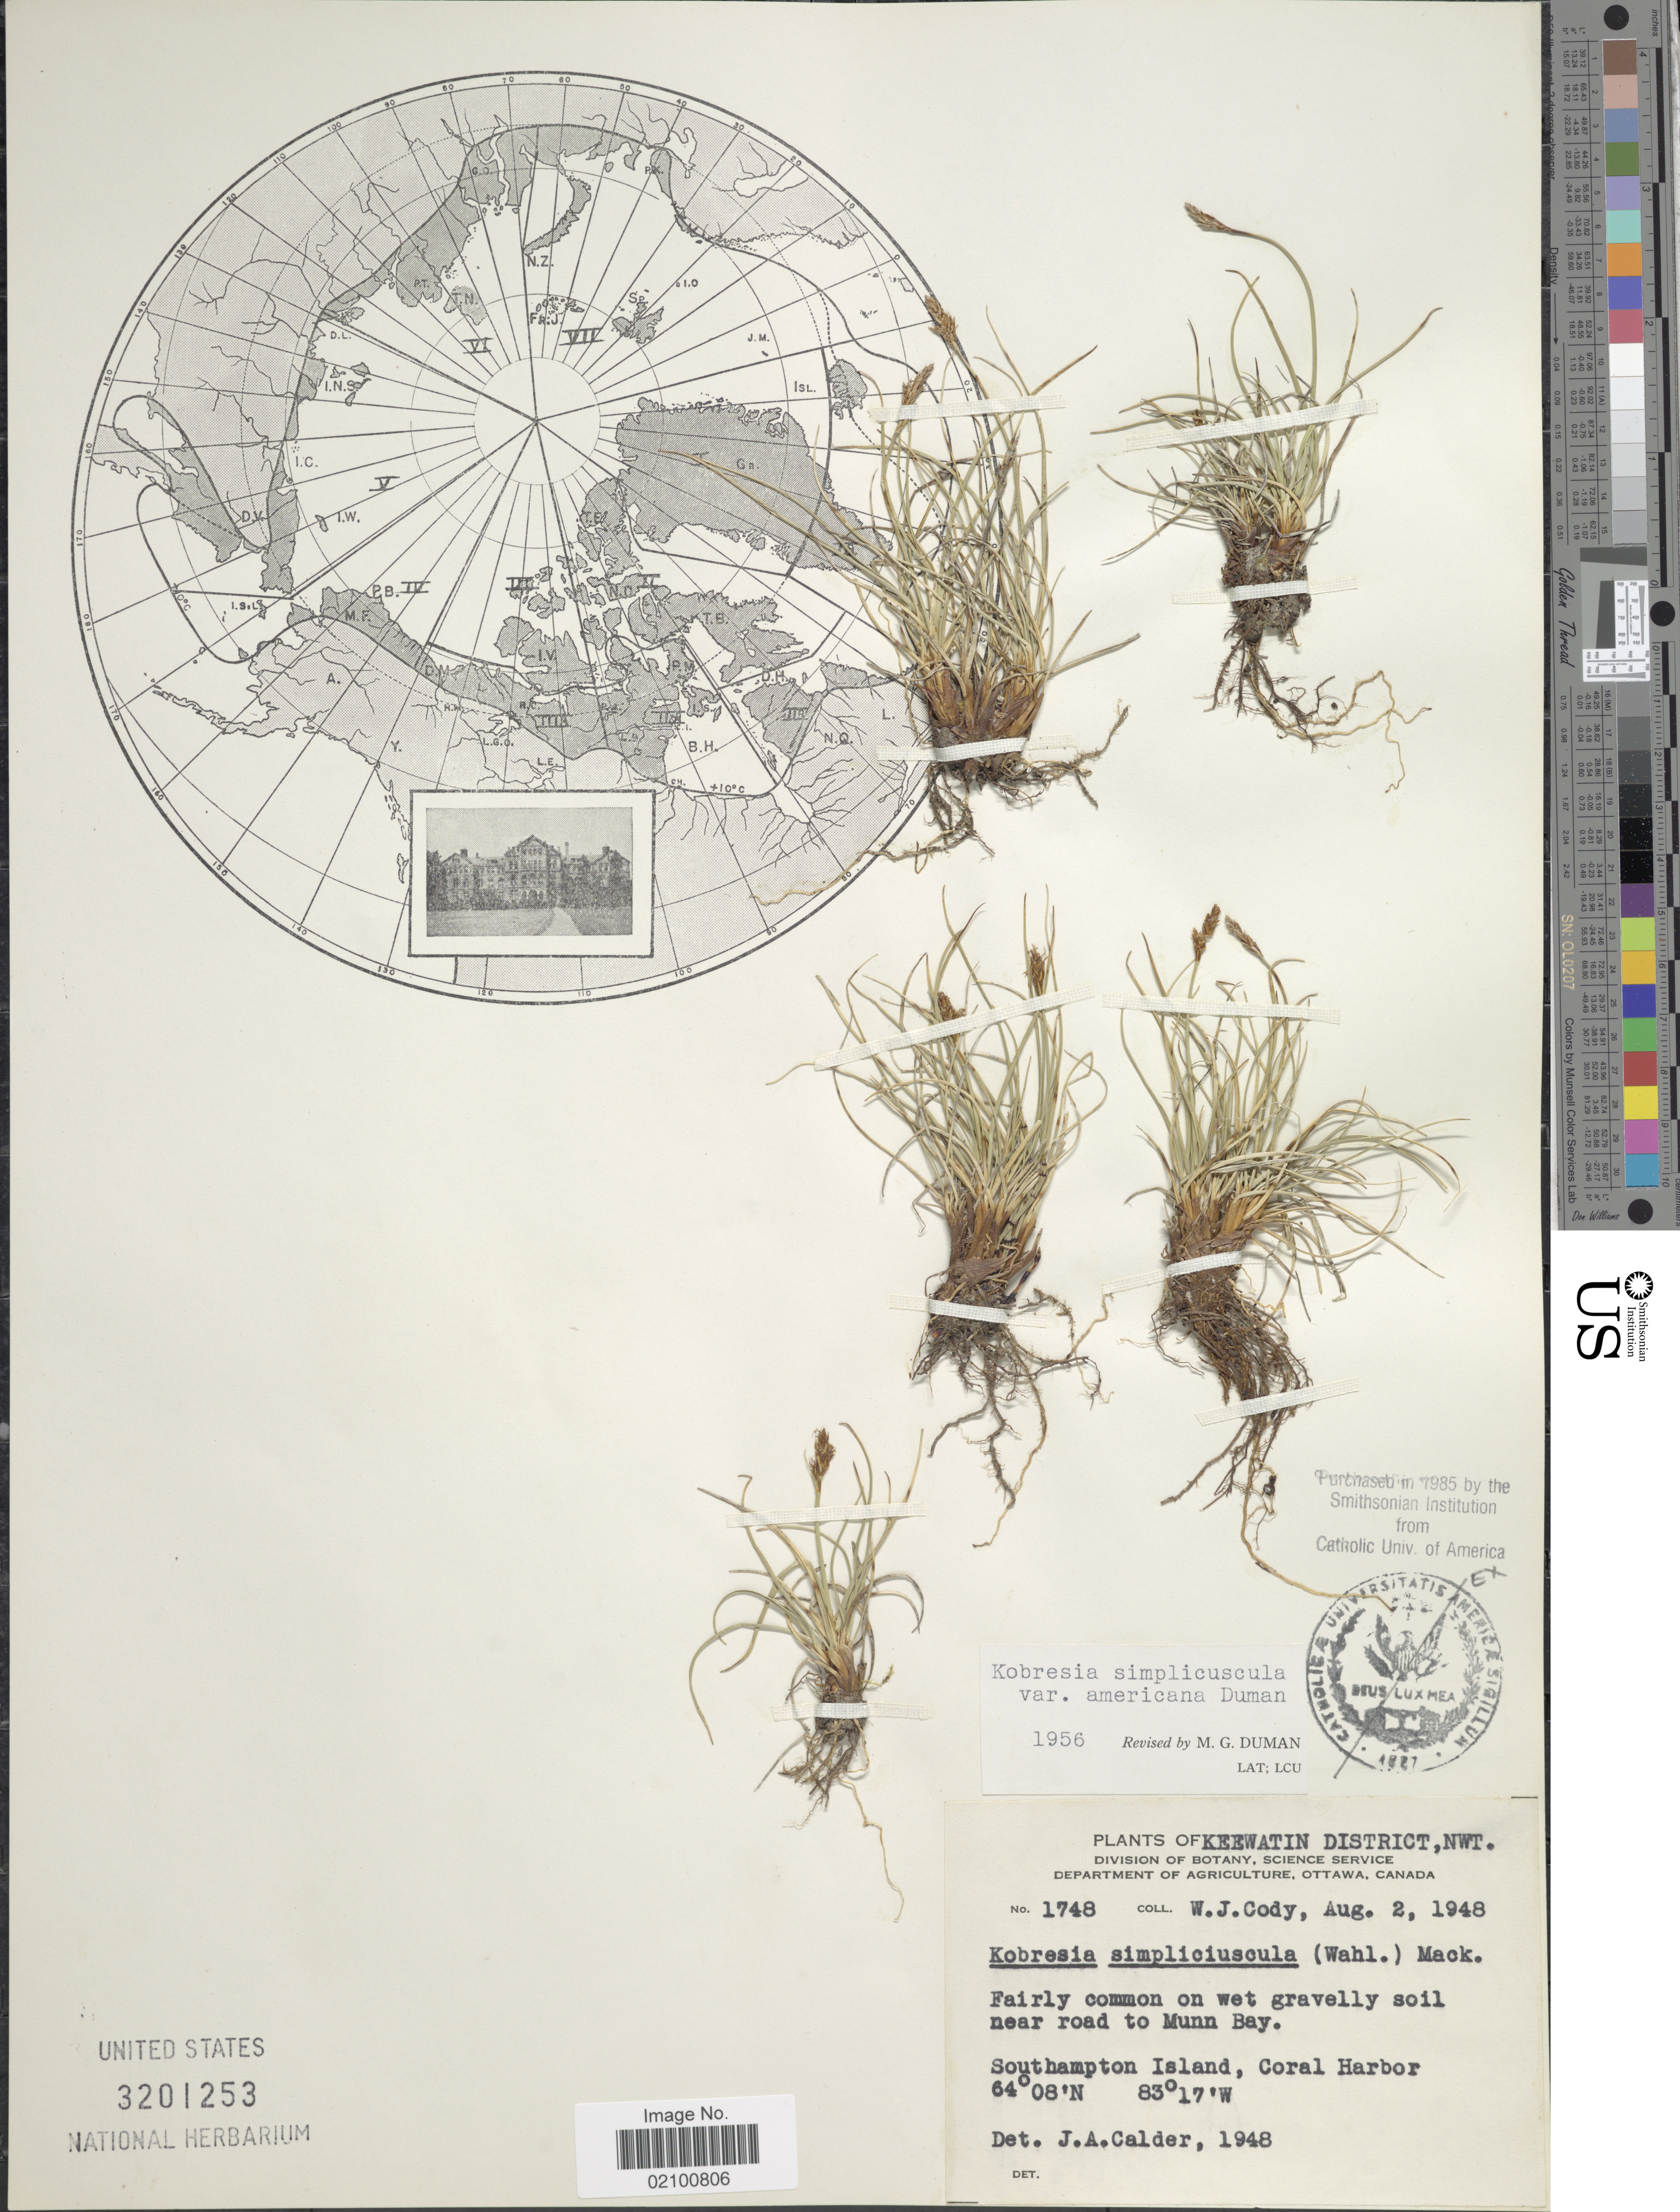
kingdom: Plantae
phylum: Tracheophyta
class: Liliopsida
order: Poales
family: Cyperaceae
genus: Carex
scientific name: Carex simpliciuscula subsp. simpliciuscula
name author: Wahlenb.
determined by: Strong, M. T., (US), Smithsonian Institution - National Museum of Natural History (UNITED STATES)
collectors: W. Cody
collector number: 1748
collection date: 1948-08-02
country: Canada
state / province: Northwest Territories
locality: Keewatin District, NWT, near road to Munn Bay, Southampton Island, Coral Harbor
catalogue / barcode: US 3201253